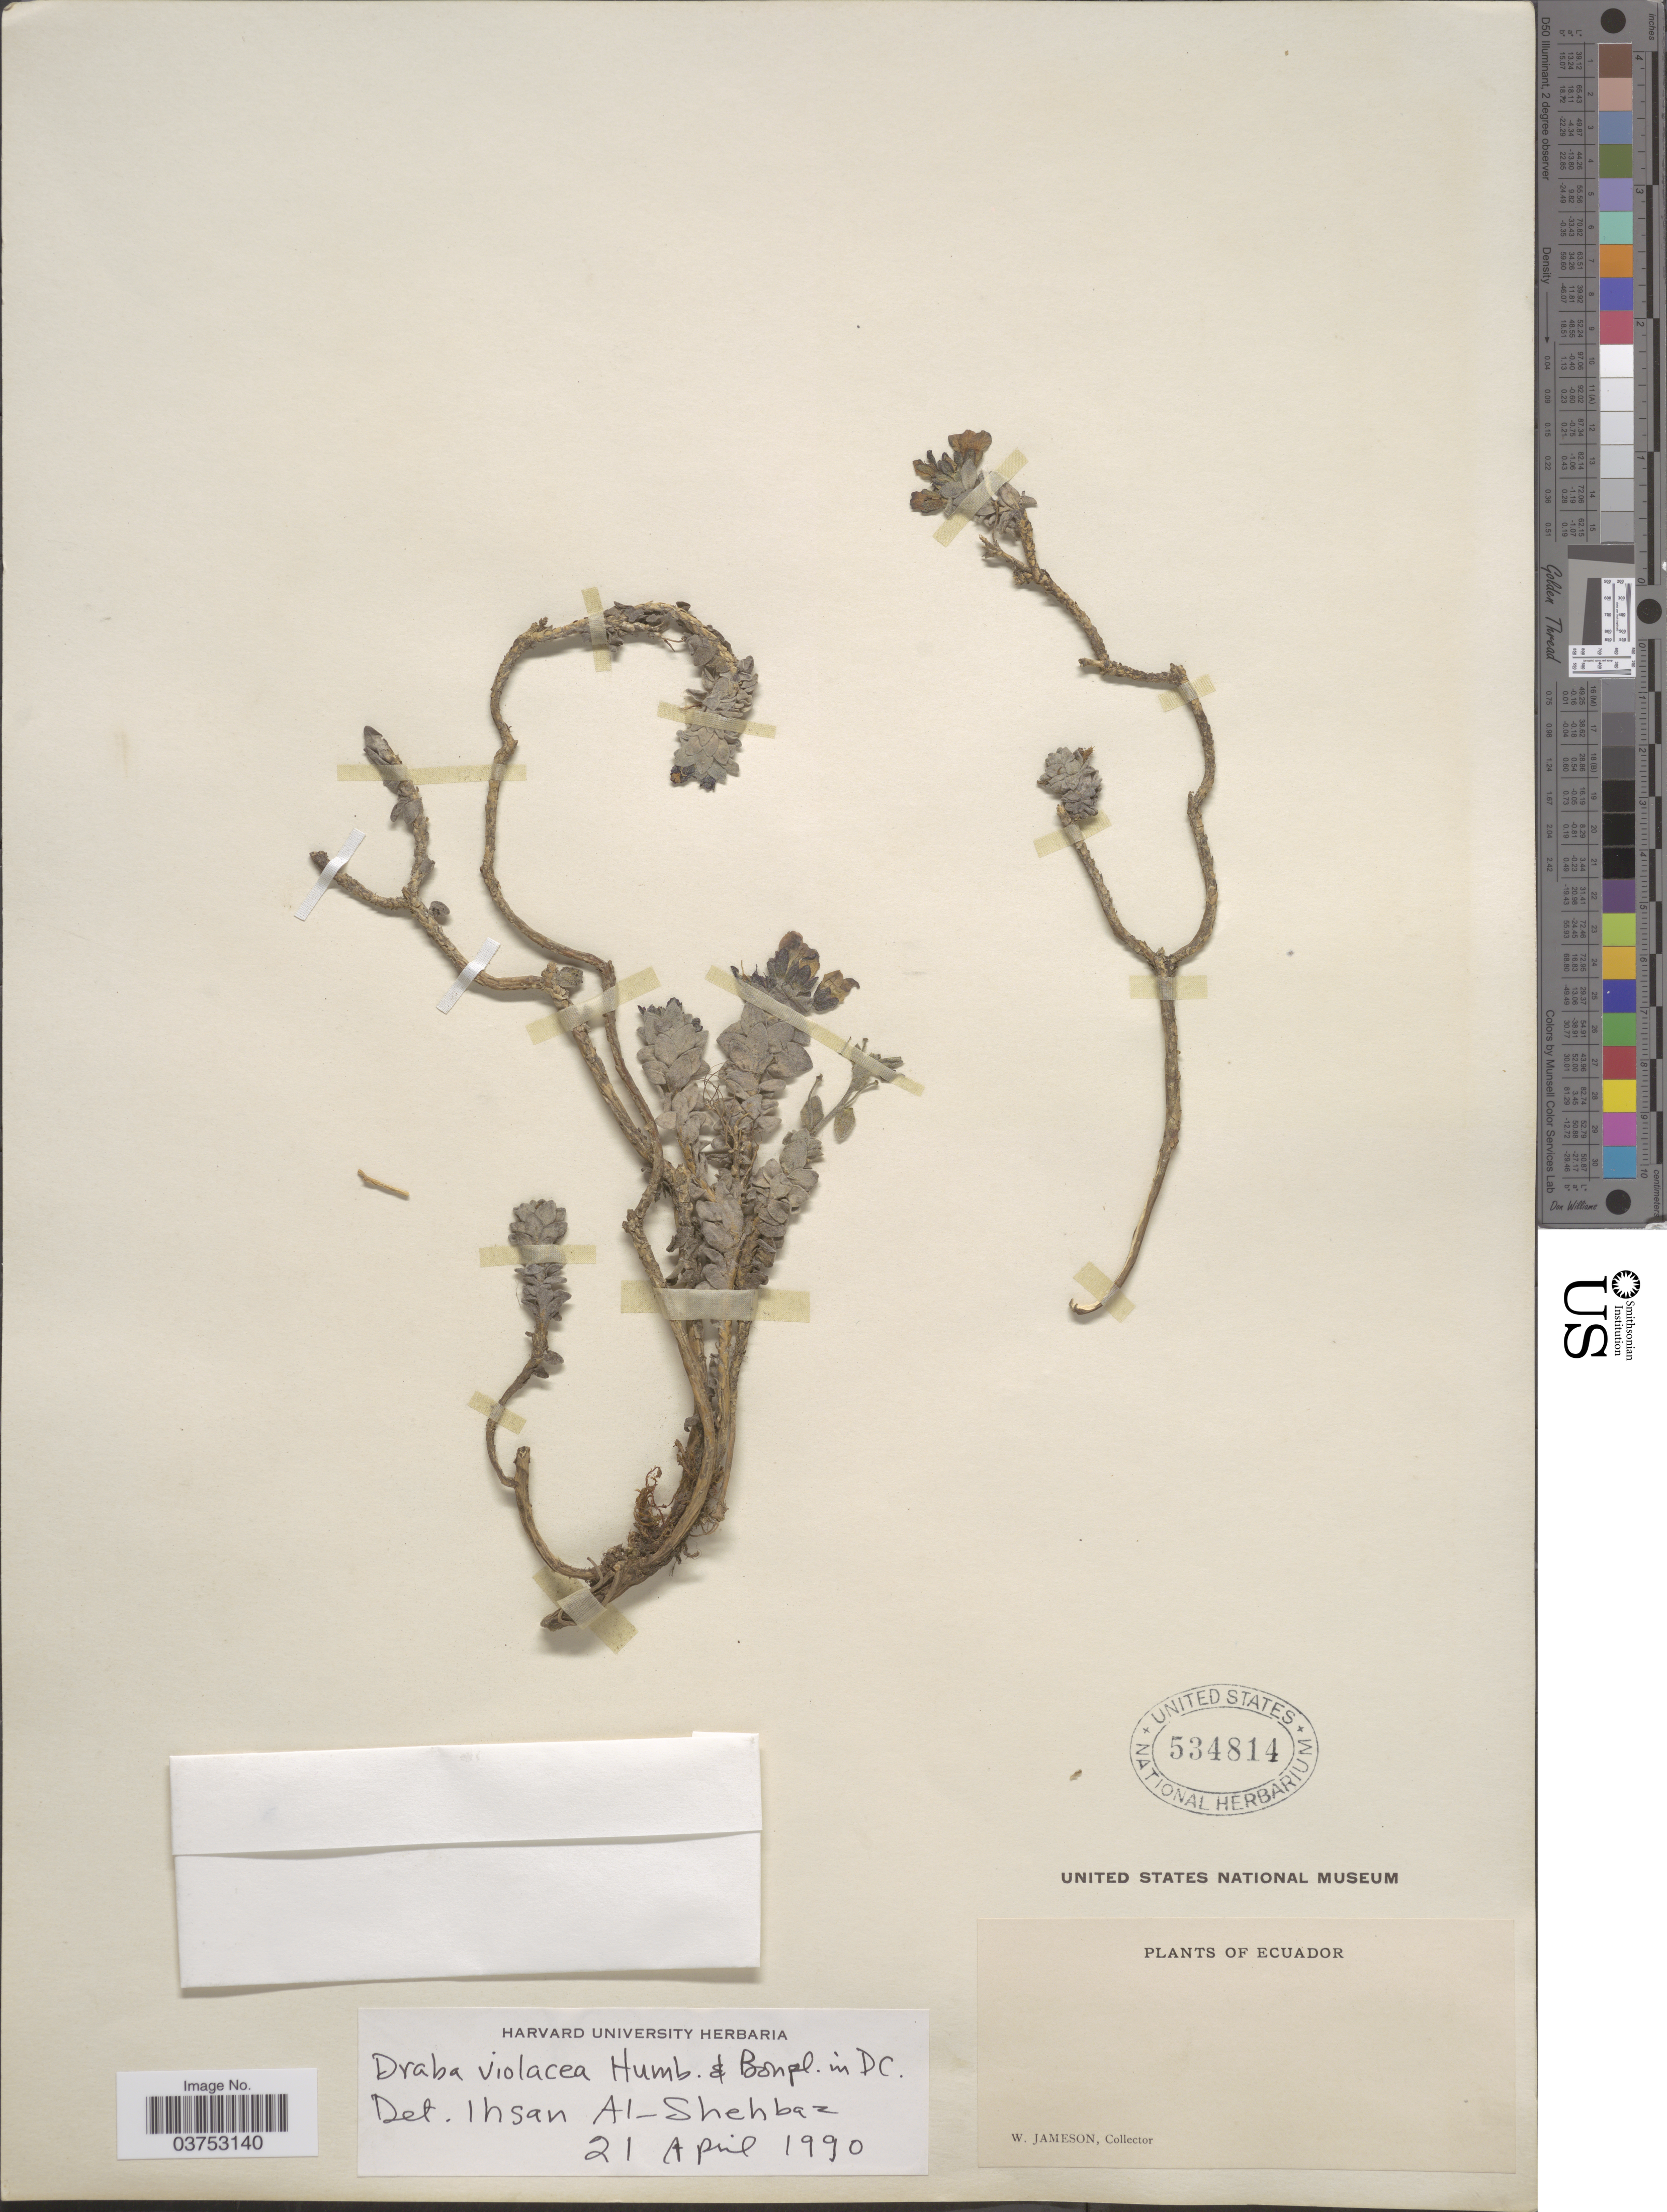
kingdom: Plantae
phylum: Tracheophyta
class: Magnoliopsida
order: Brassicales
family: Brassicaceae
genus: Draba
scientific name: Draba violacea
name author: DC.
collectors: W. Jameson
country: Ecuador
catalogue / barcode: US 534814